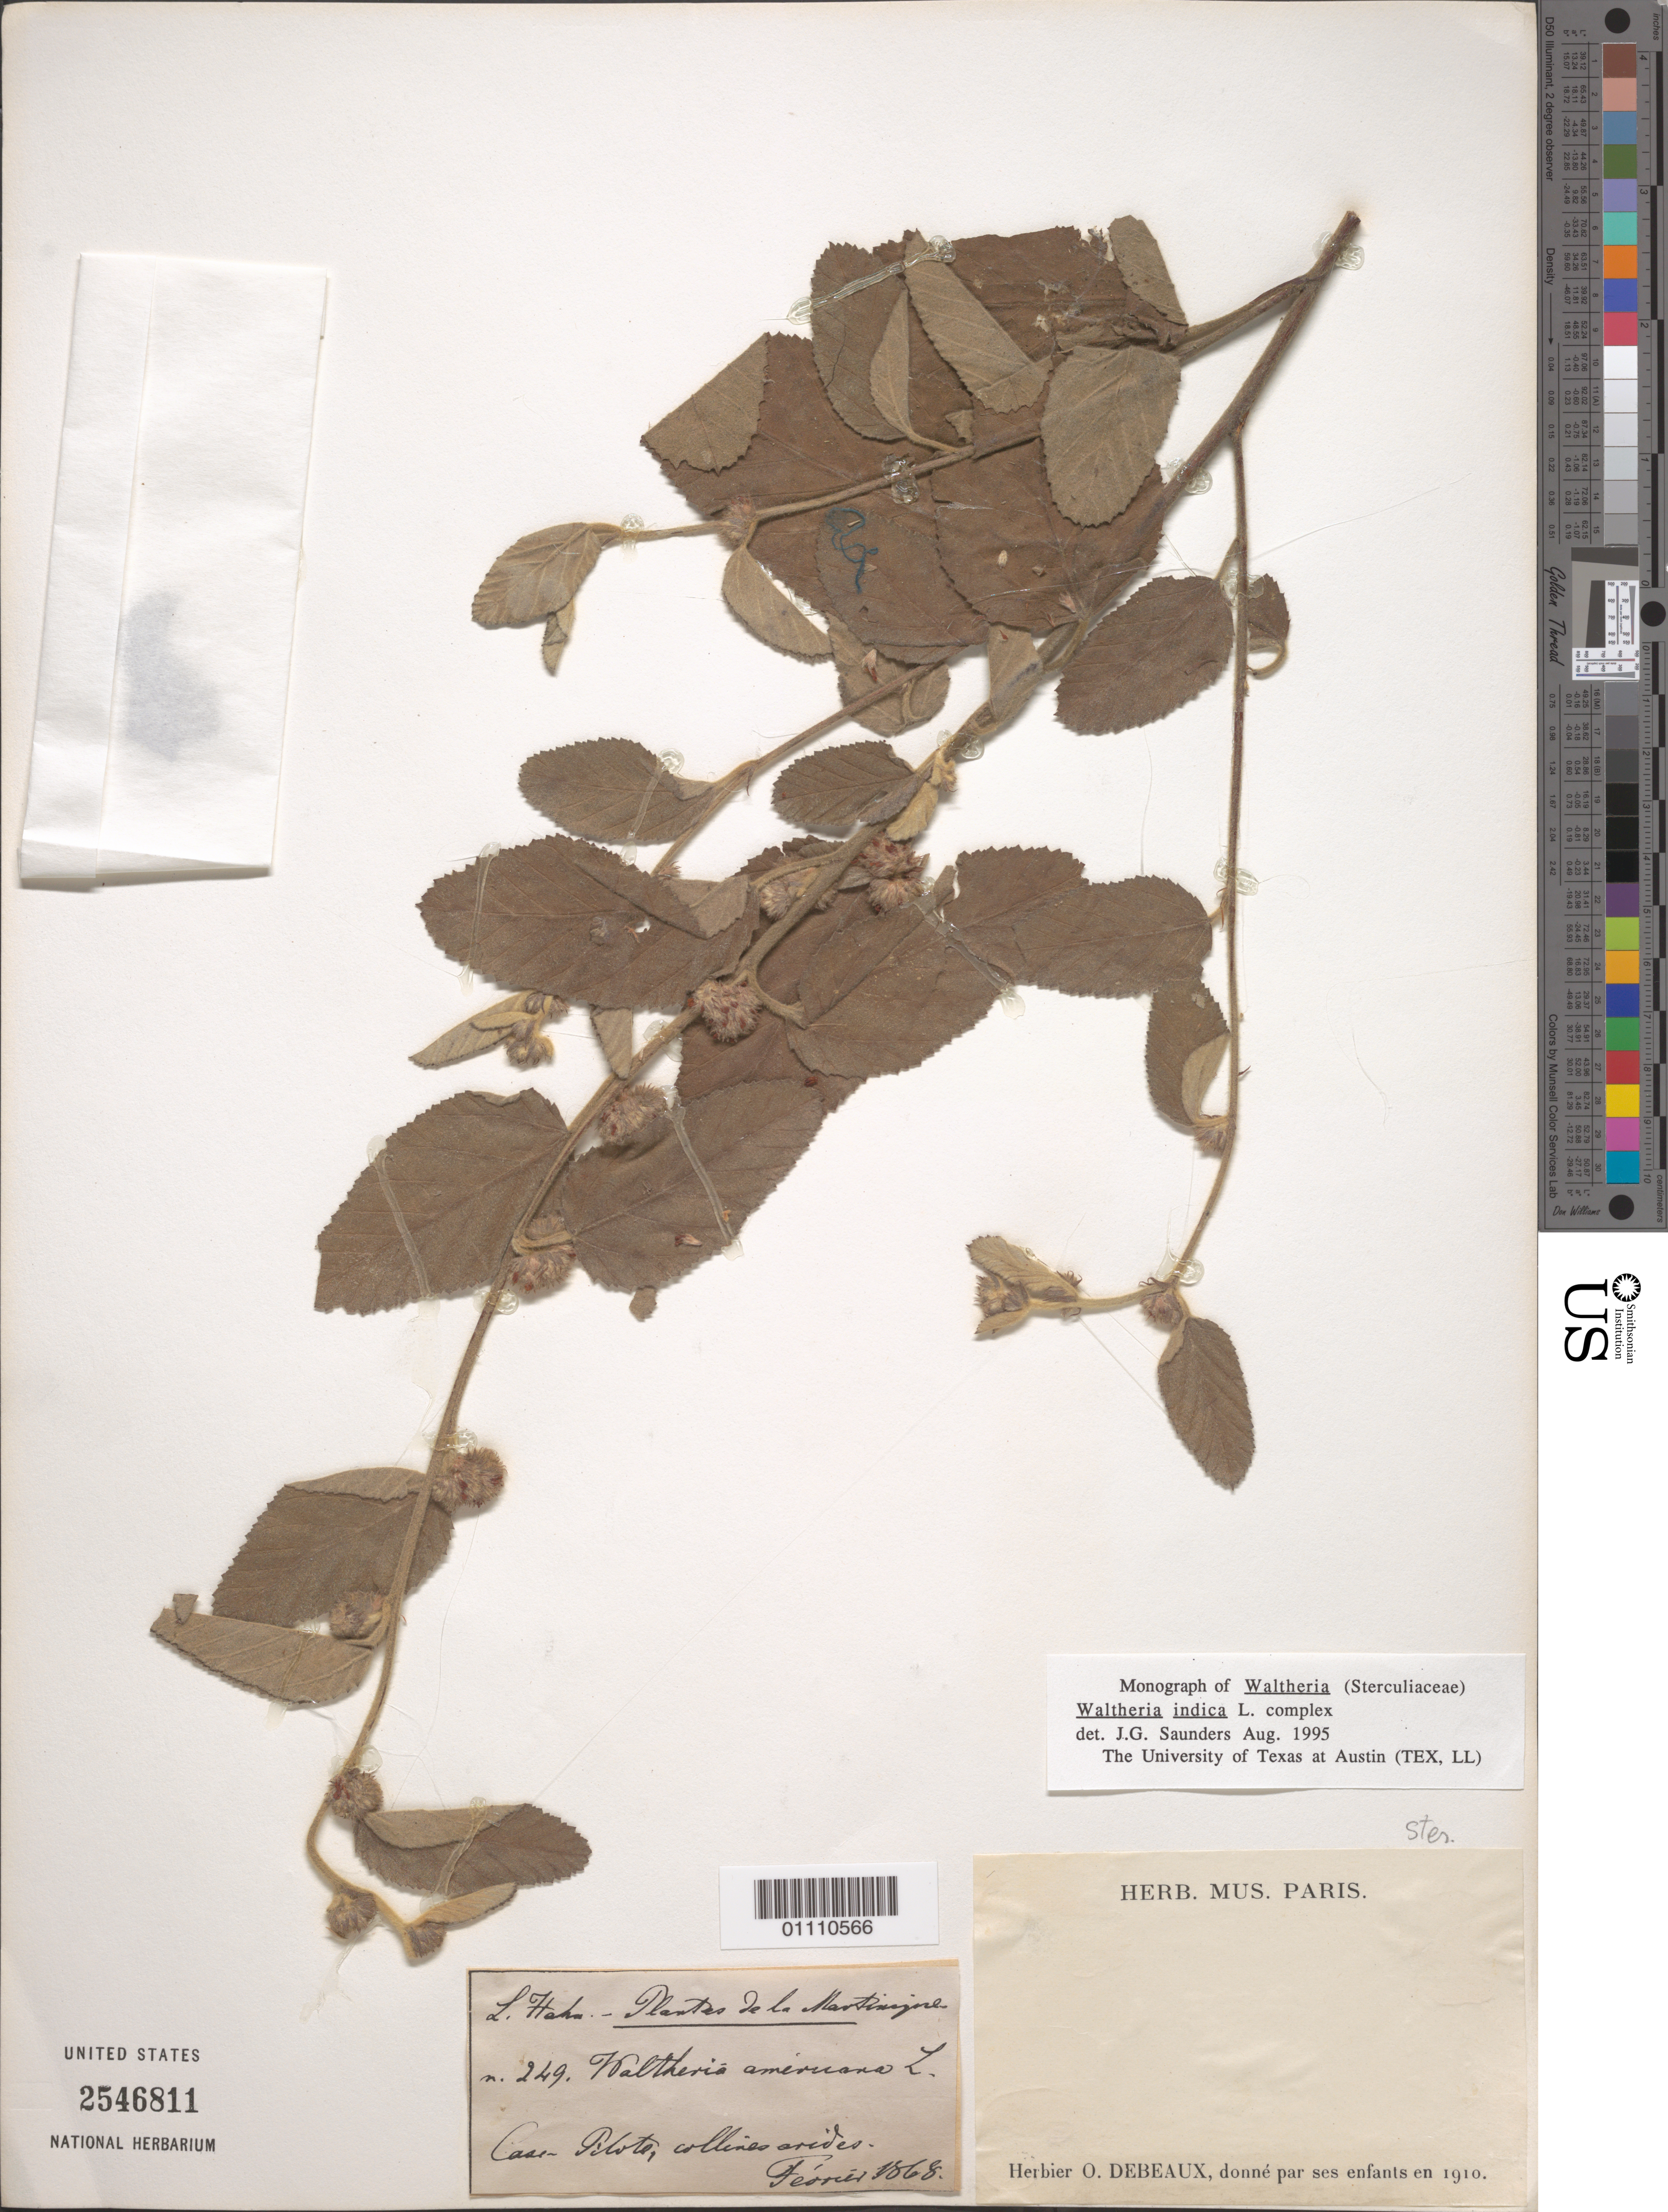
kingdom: Plantae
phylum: Tracheophyta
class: Magnoliopsida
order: Malvales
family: Malvaceae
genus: Waltheria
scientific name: Waltheria indica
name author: L.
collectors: L. Hahn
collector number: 249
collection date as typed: Feb 1868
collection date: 1868-02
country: Martinique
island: Martinique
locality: Case-Pilote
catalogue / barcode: US 2546811